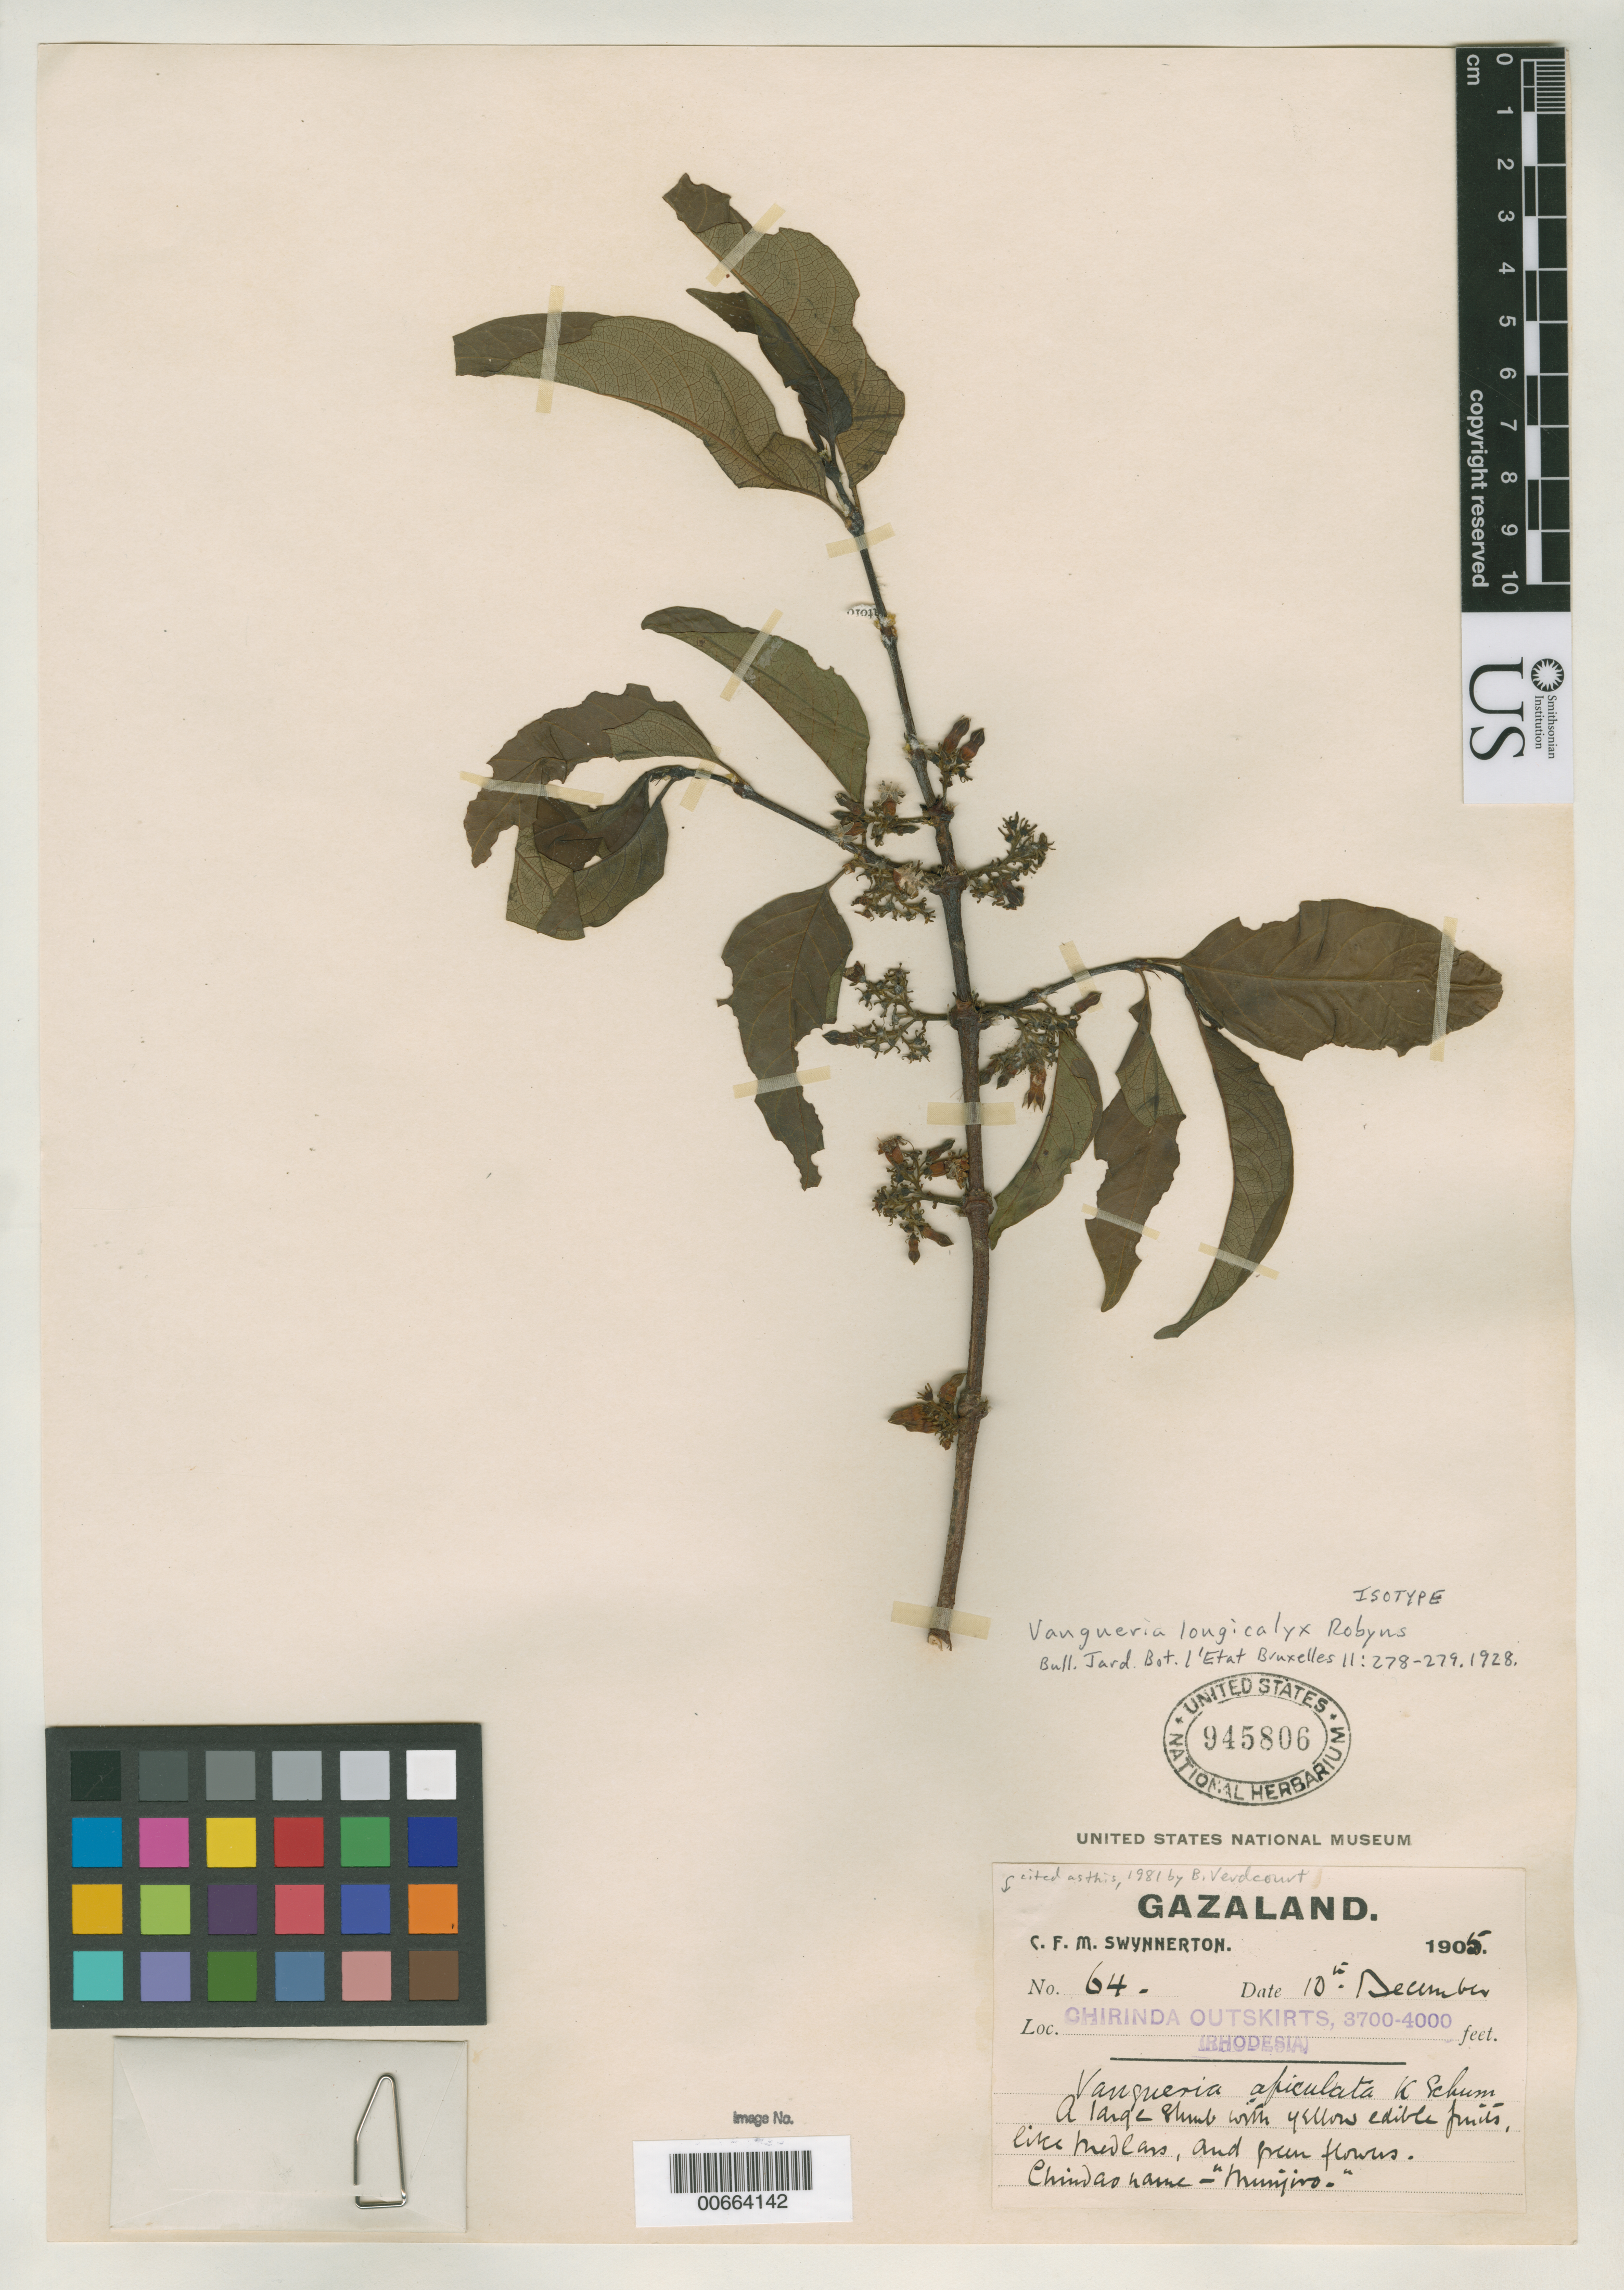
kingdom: Plantae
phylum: Tracheophyta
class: Magnoliopsida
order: Gentianales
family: Rubiaceae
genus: Vangueria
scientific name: Vangueria longicalyx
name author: Robyns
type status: Isotype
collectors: C. Swynnerton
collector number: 64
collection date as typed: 10 Dec 1905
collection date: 1905-12-10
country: Zimbabwe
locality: Chirinda Outskirts.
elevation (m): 1128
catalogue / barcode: US 945806